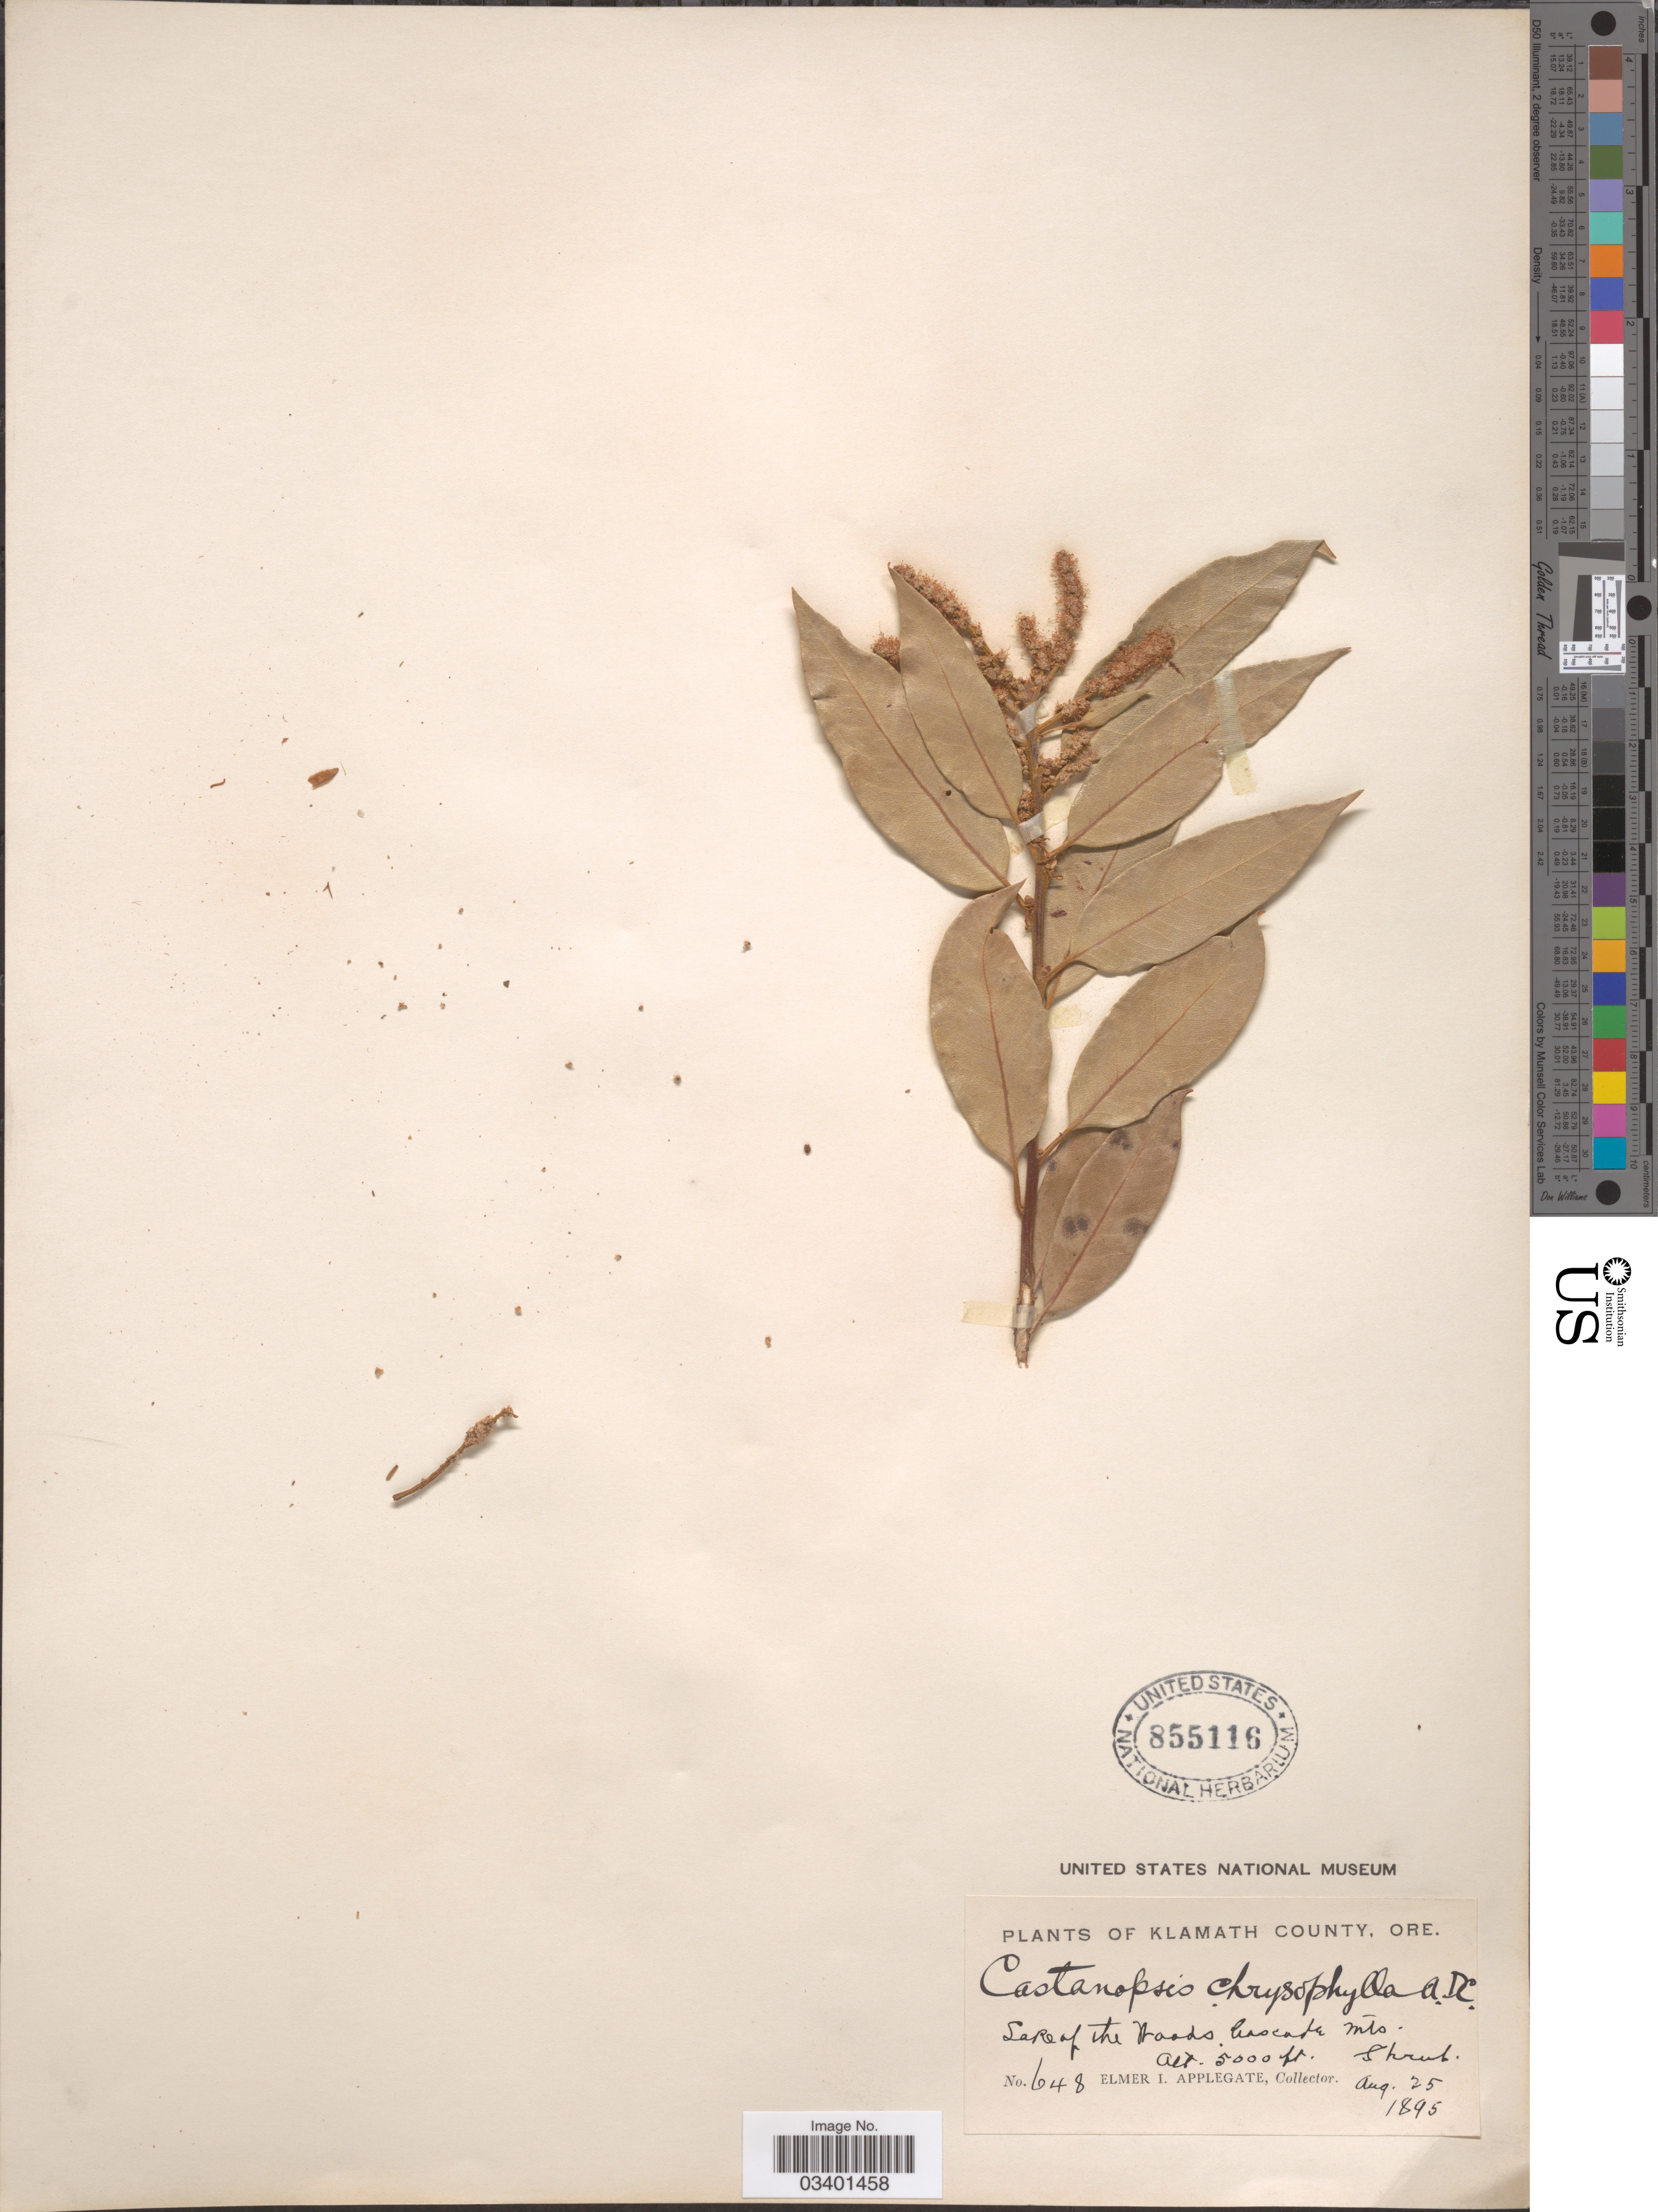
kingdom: Plantae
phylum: Tracheophyta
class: Magnoliopsida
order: Fagales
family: Fagaceae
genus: Chrysolepis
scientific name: Chrysolepis chrysophylla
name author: (Douglas ex Hook.) Hjelmq.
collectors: E. I. Applegate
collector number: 648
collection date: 1895-08-25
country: United States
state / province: Oregon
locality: Klamath County. Lake of Woods Cascade Mts.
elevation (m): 1524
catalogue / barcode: US 855116